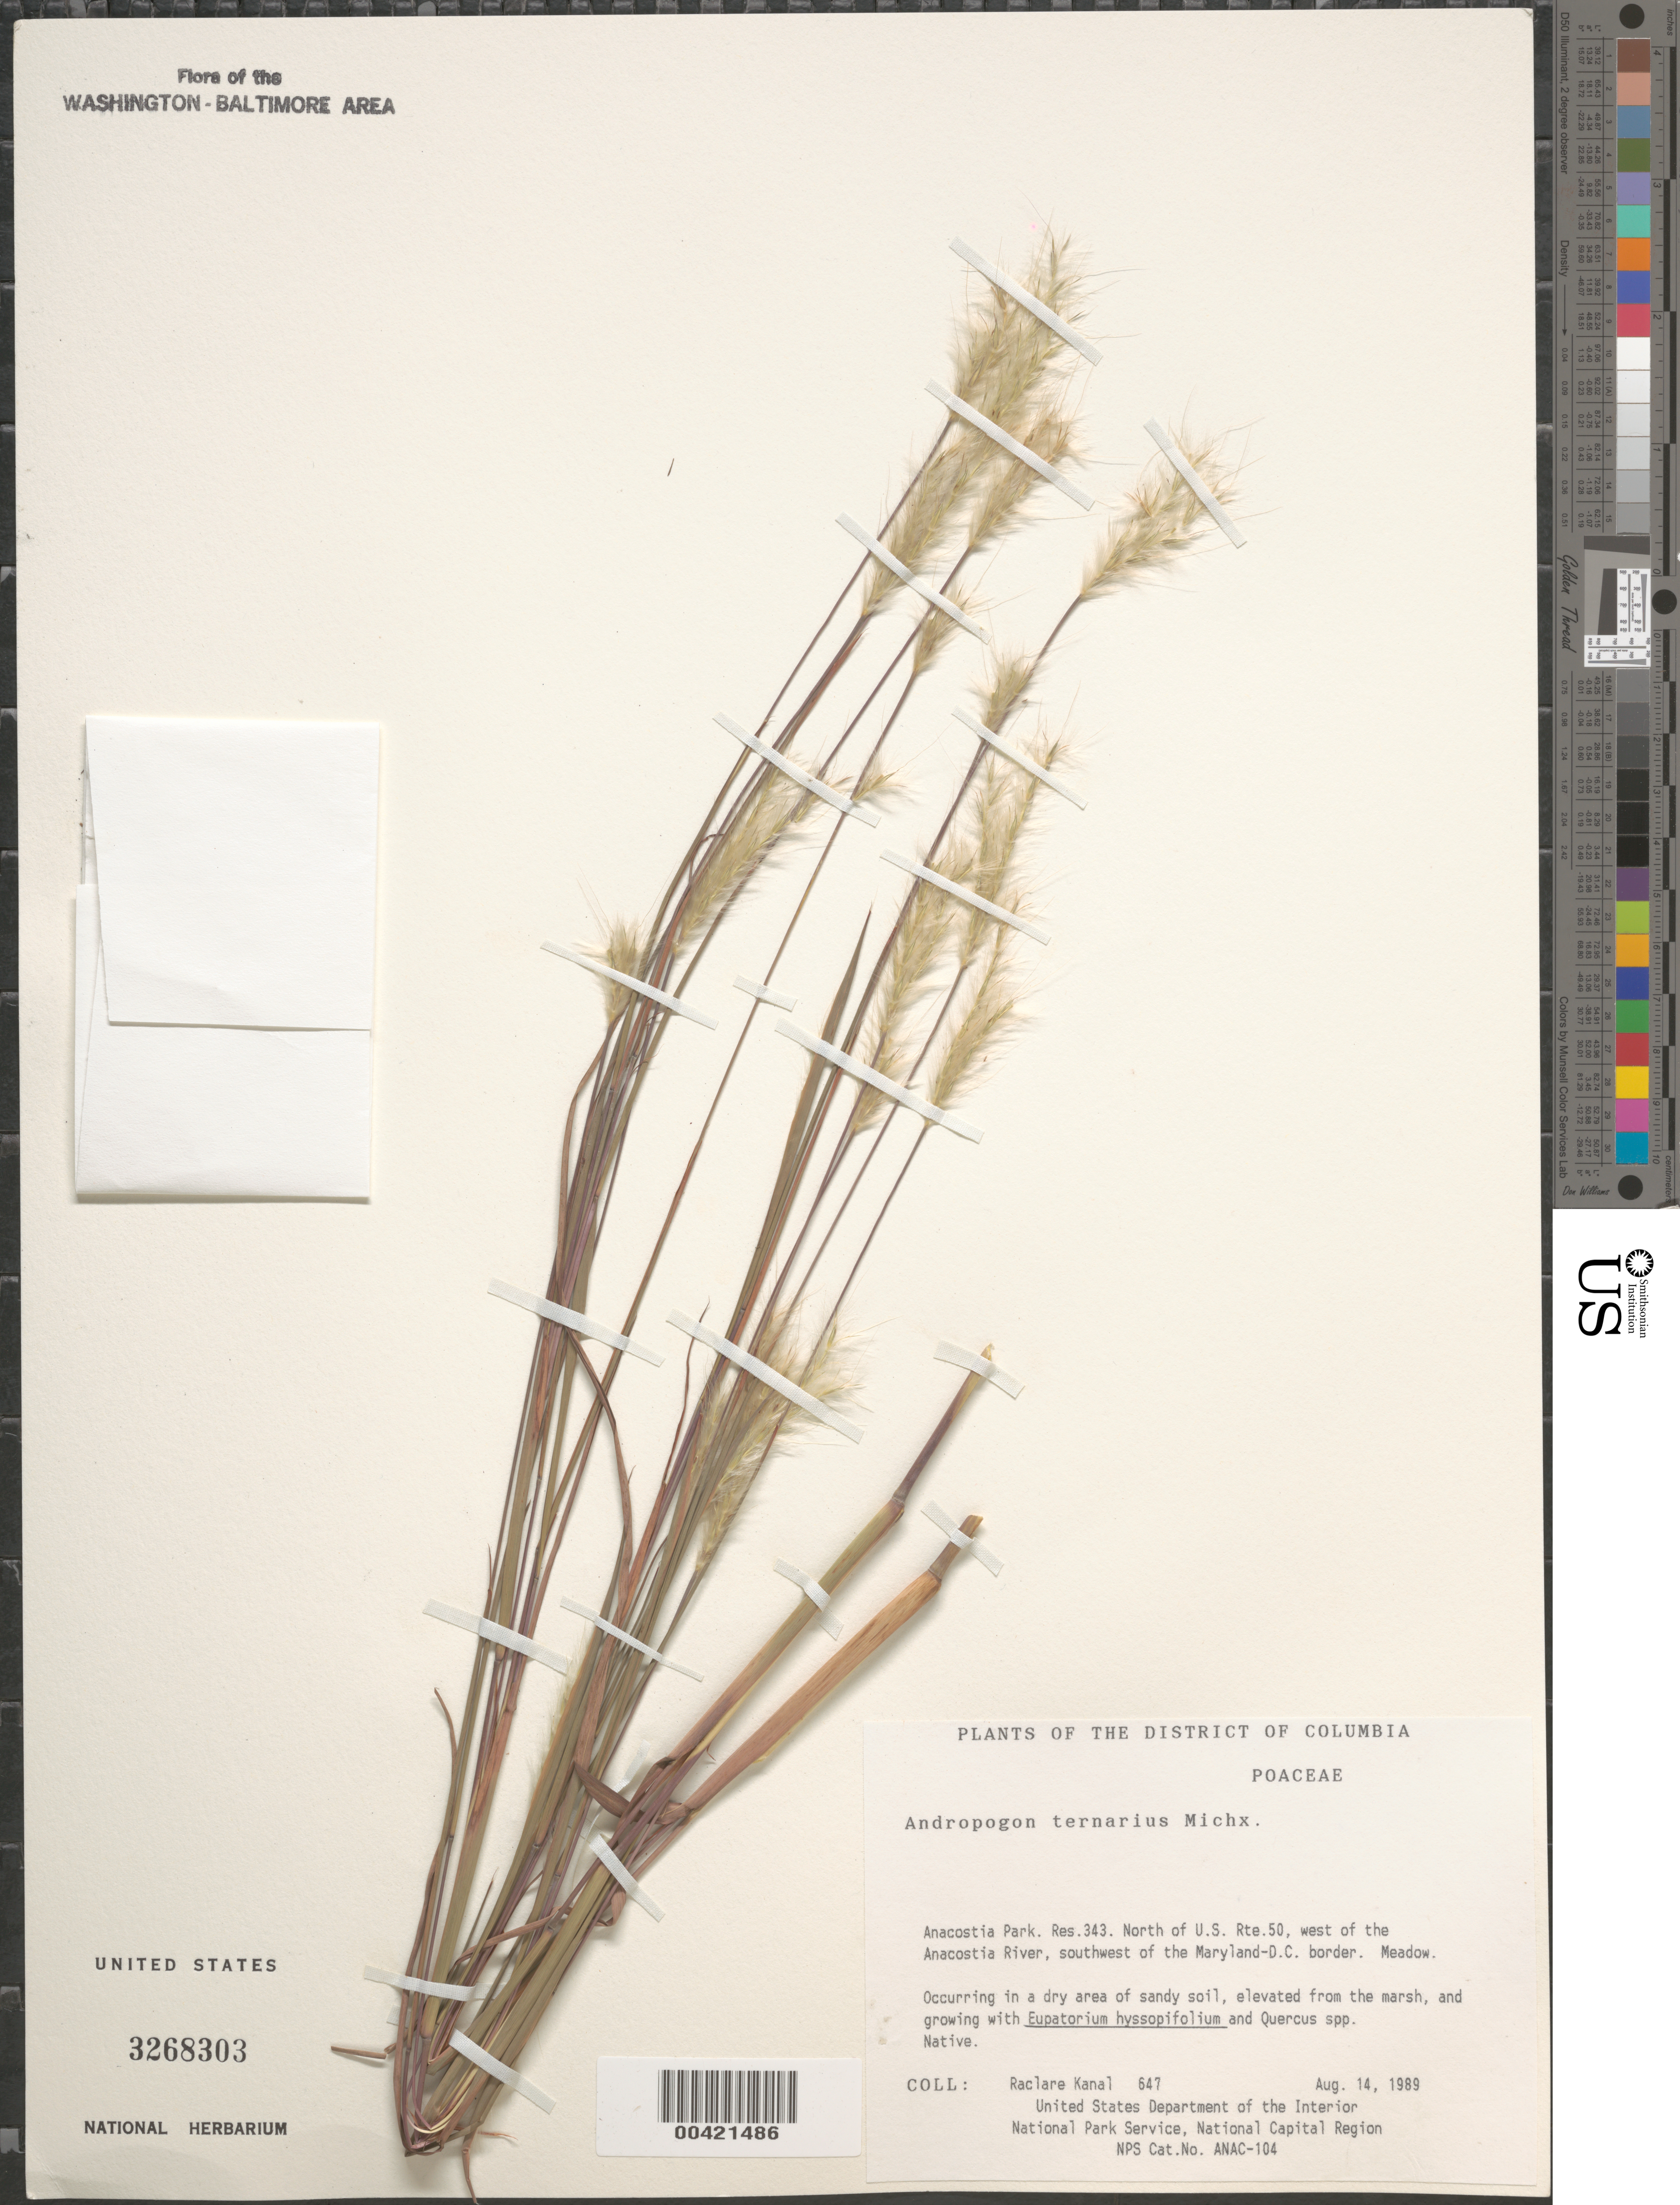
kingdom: Plantae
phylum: Tracheophyta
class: Liliopsida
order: Poales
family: Poaceae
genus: Andropogon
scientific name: Andropogon ternarius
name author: Michx.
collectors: R. Kanal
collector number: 647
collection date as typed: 14 Aug 1989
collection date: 1989-08-14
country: United States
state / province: District of Columbia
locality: Anacostia Park, Res 343, N of US Rte 50, W of Anacostia River, SW of MD-DC border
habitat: Meadow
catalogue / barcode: US 3268303